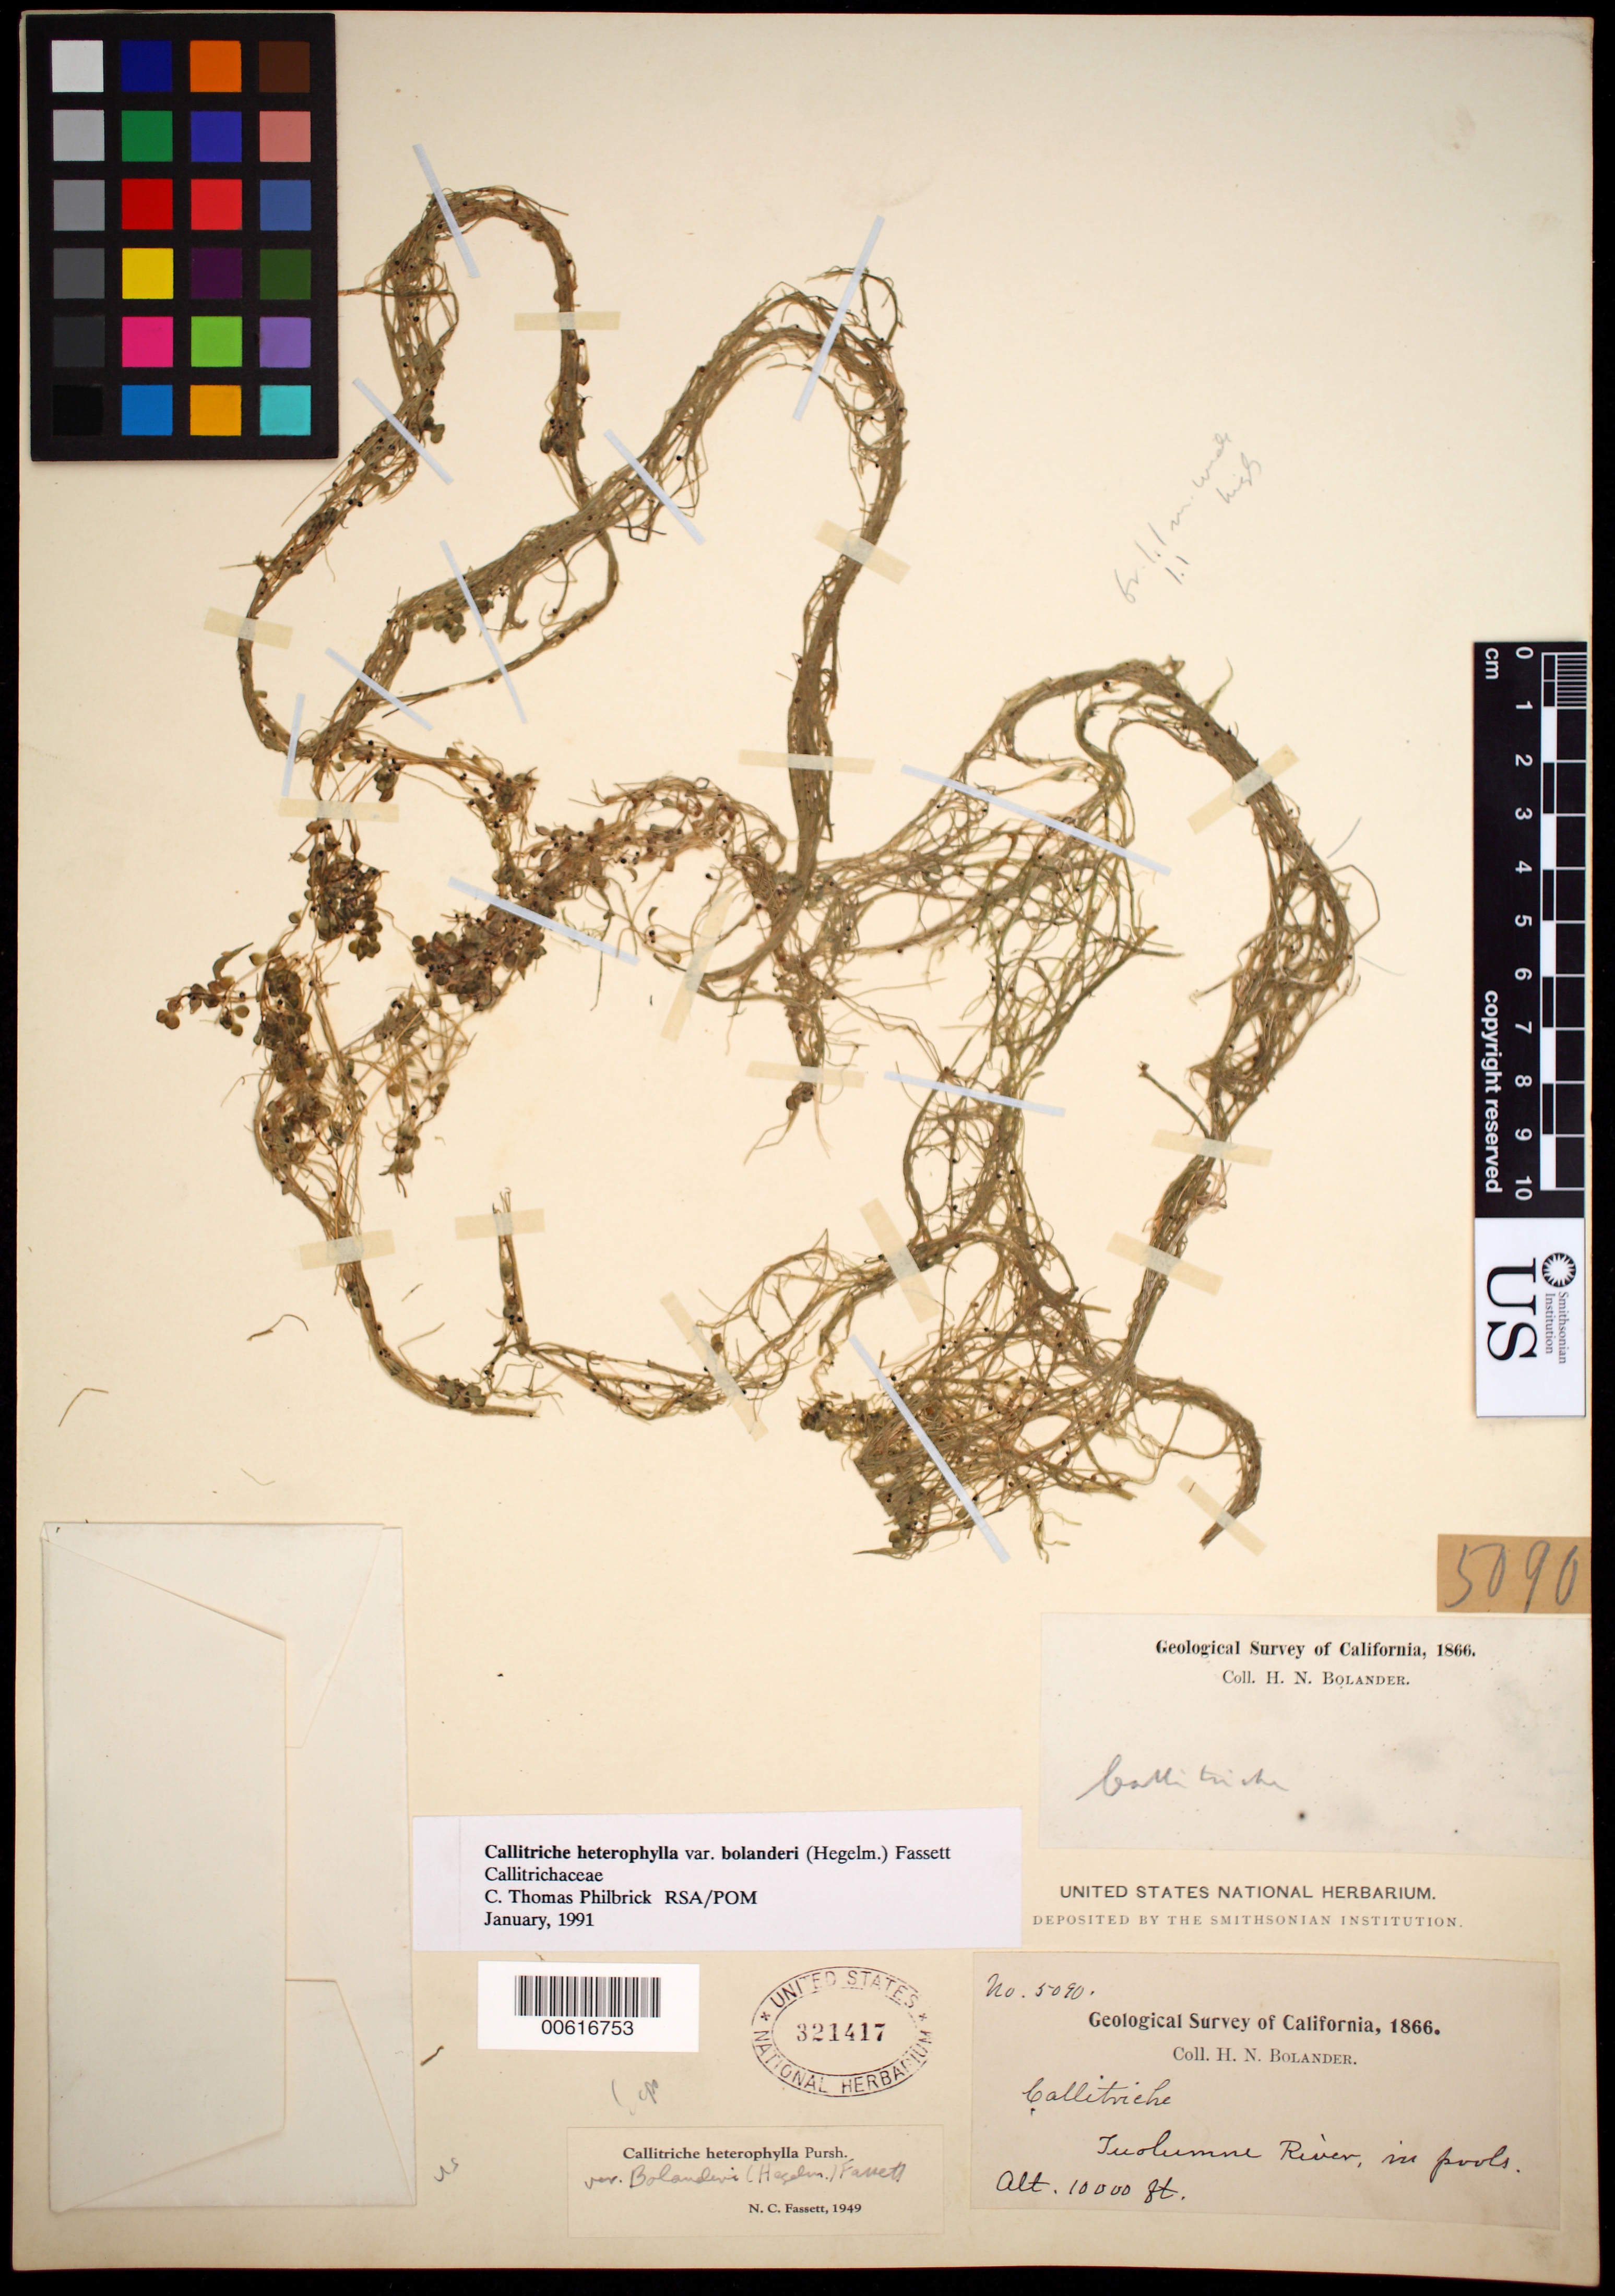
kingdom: Plantae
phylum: Tracheophyta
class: Magnoliopsida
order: Lamiales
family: Plantaginaceae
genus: Callitriche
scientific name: Callitriche heterophylla var. bolanderi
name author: (Hegelm.) Fassett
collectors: H. Bolander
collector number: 5090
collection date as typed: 1866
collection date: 1866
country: United States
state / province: California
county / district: Tuolumne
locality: Tuolumne River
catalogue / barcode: US 321417